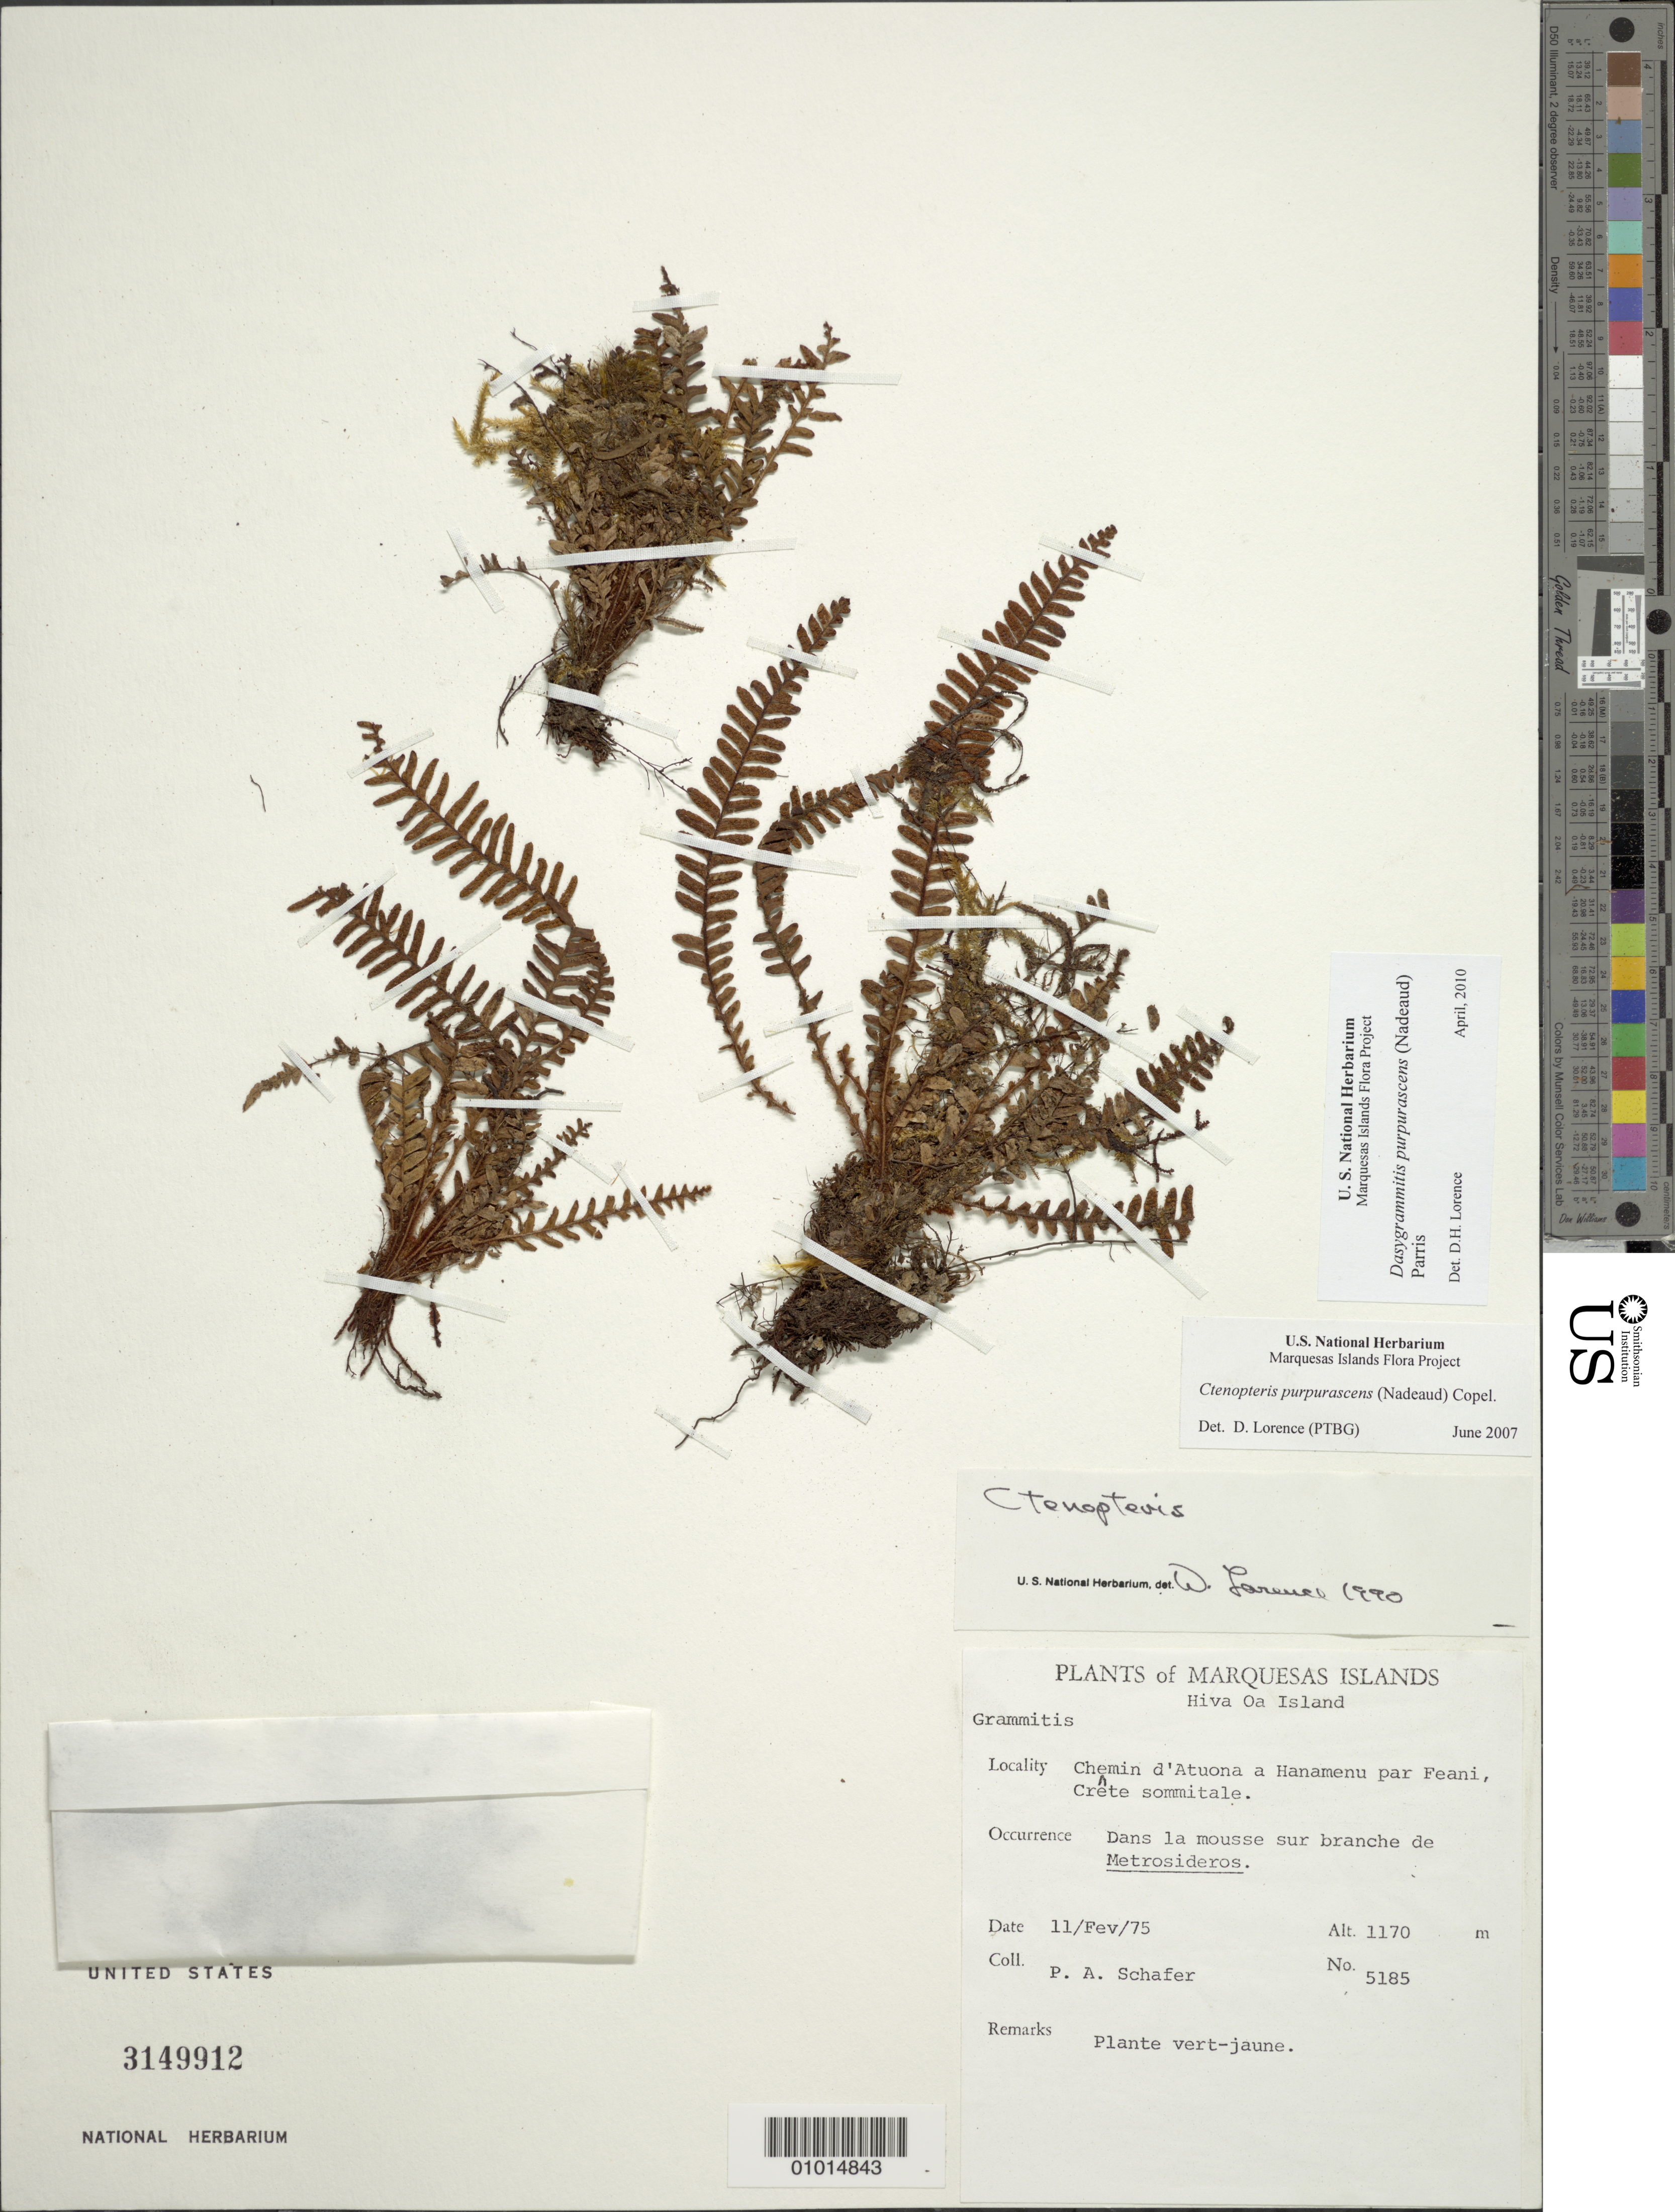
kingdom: Plantae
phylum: Tracheophyta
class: Polypodiopsida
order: Polypodiales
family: Polypodiaceae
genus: Dasygrammitis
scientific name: Dasygrammitis purpurascens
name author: (Nadeaud) Parris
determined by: Lorence, David H., (PTBG), National Tropical Botanical Garden (UNITED STATES)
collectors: P. A. Schäfer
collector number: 5185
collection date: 1975-02-11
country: French Polynesia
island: Hiva Oa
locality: Chemin d'Atuona a Hanamenu par Feani, crête sommitale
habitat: Dans la mousse sur branche de Metrosideros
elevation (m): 1170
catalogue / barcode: US 3149912